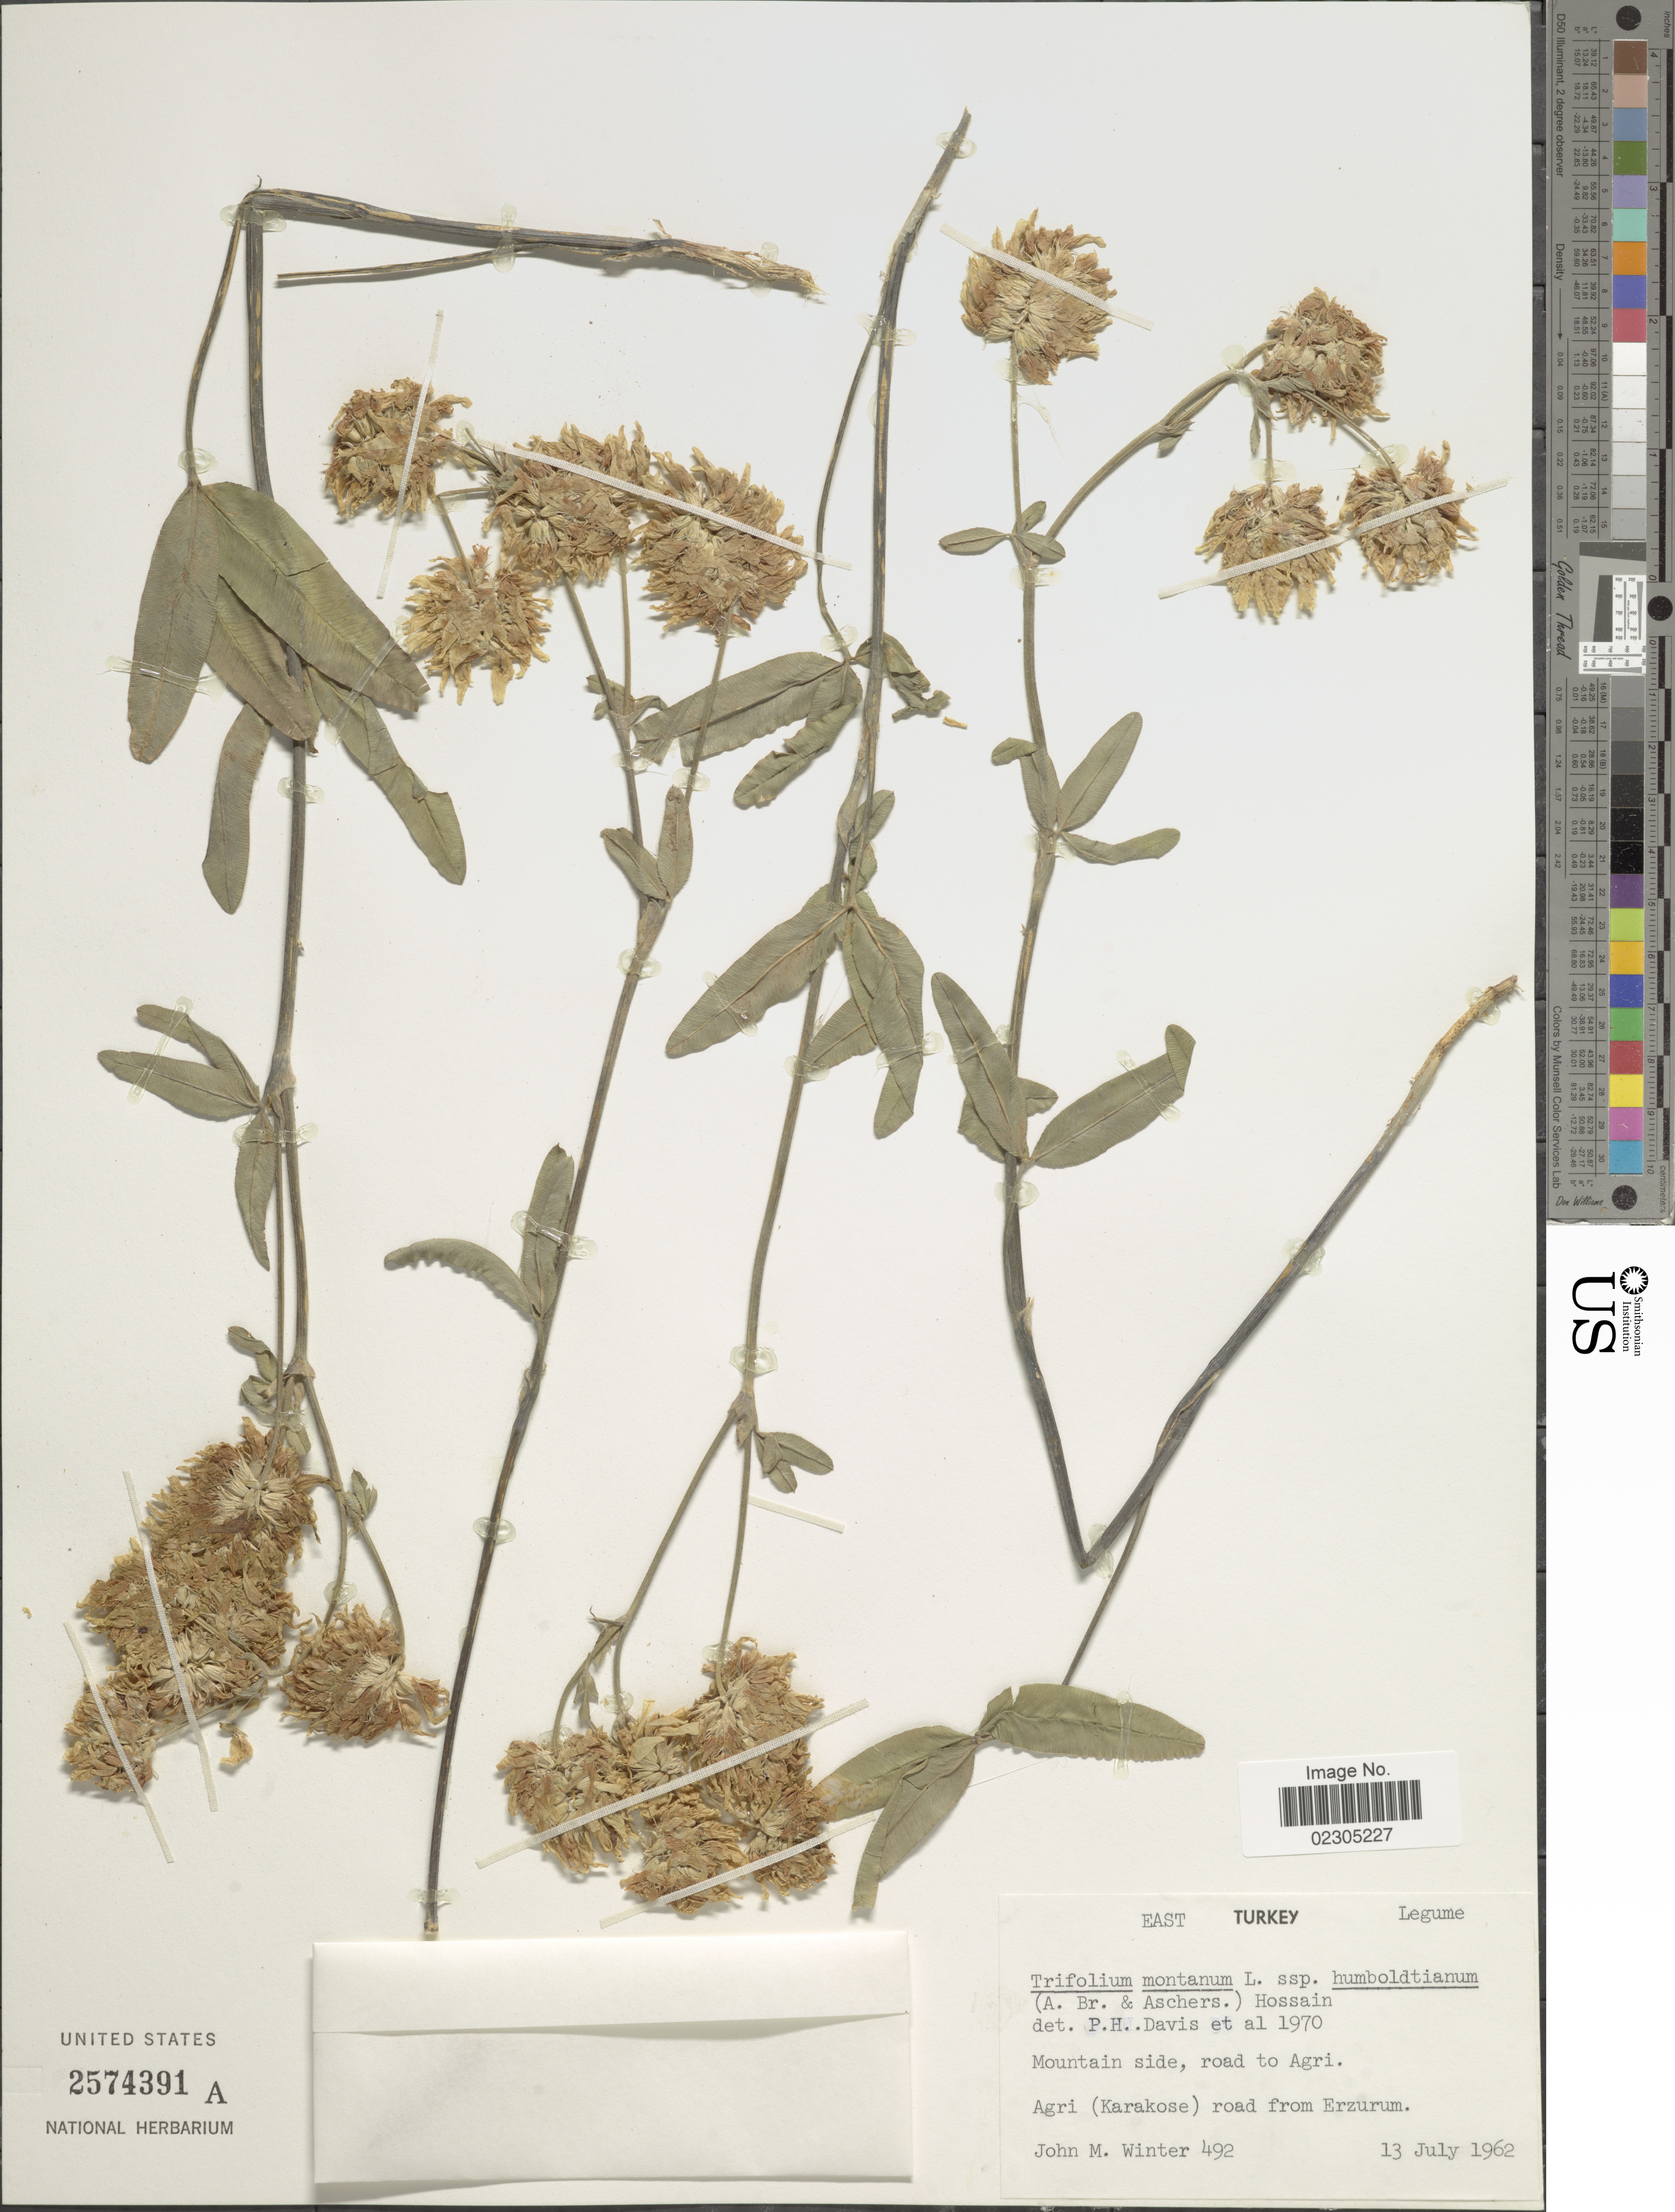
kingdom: Plantae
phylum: Tracheophyta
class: Magnoliopsida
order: Fabales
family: Fabaceae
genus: Trifolium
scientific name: Trifolium montanense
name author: Rydb.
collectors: J. M. Winter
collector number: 492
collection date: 1962-07-13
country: Turkey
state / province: Agri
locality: East Turkey. Mountain side, road to Agri. Agri (Karakose) road from Erzurum.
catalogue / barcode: US 2574391A